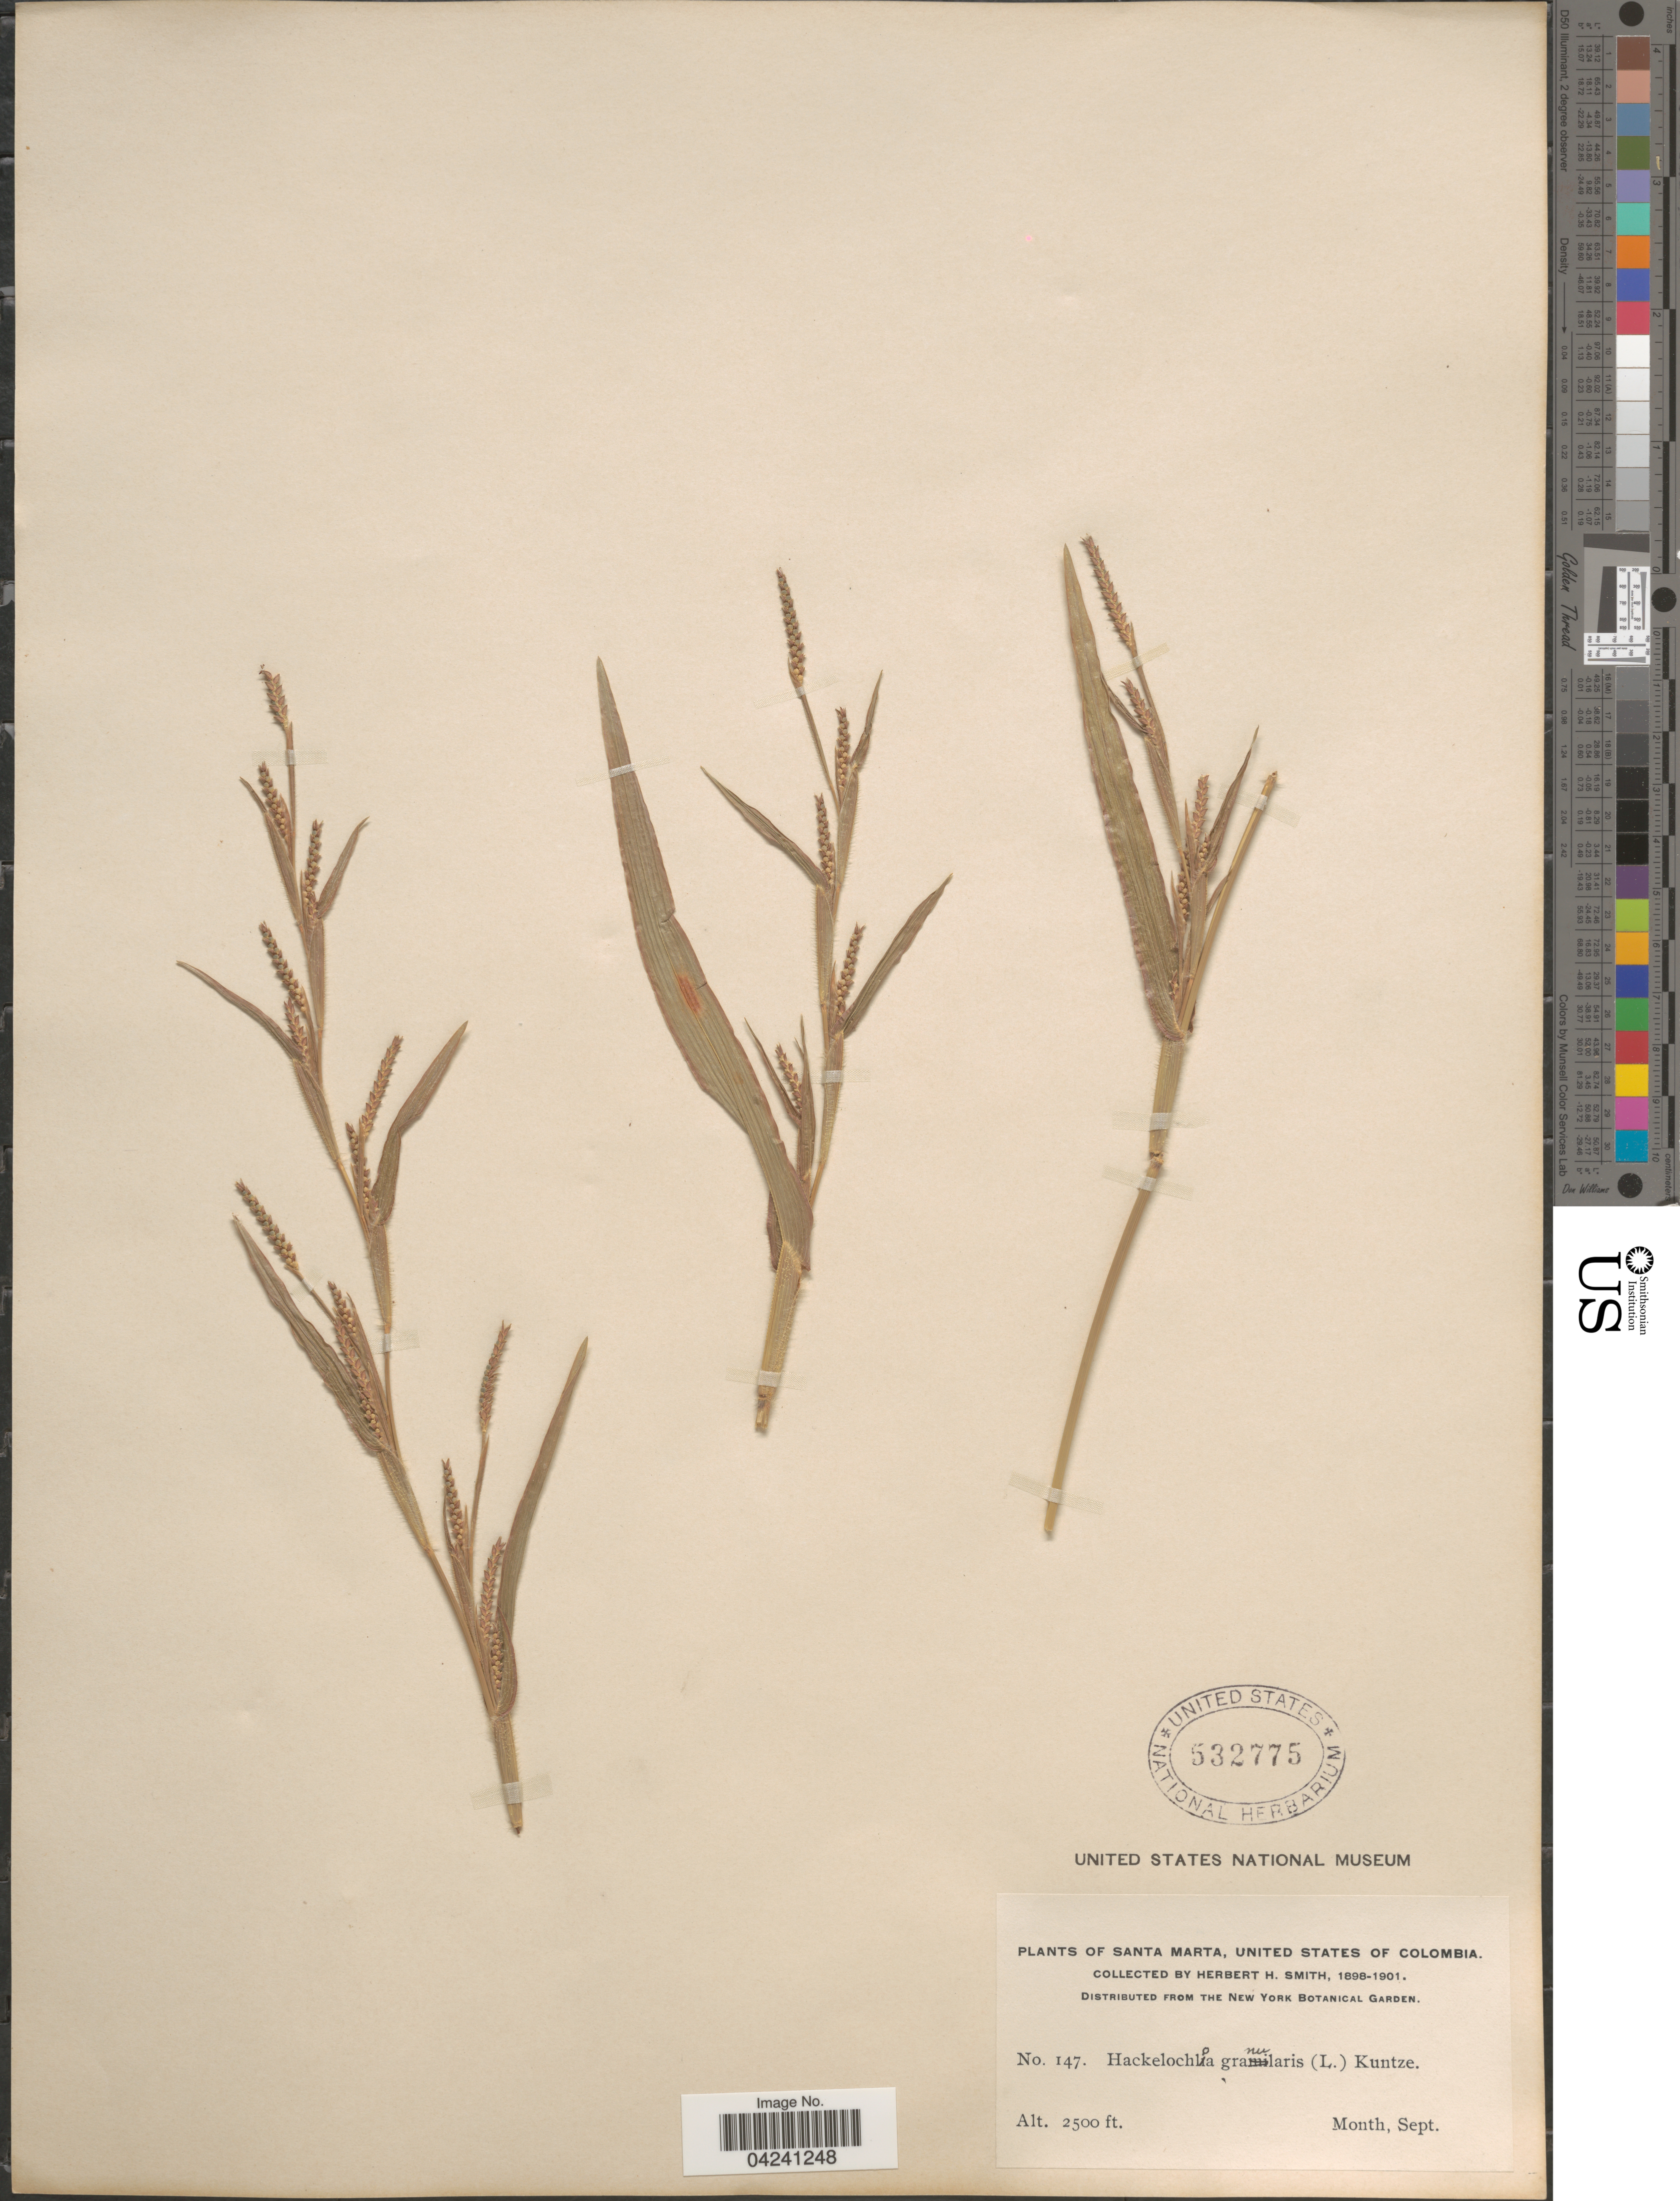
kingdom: Plantae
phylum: Tracheophyta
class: Liliopsida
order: Poales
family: Poaceae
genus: Hackelochloa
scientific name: Hackelochloa granularis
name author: (L.) Kuntze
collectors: Herbert H. Smith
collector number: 147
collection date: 1898-09/1901-09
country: Colombia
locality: Santa Marta, United States of Colombia.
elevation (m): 762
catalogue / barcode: US 532775